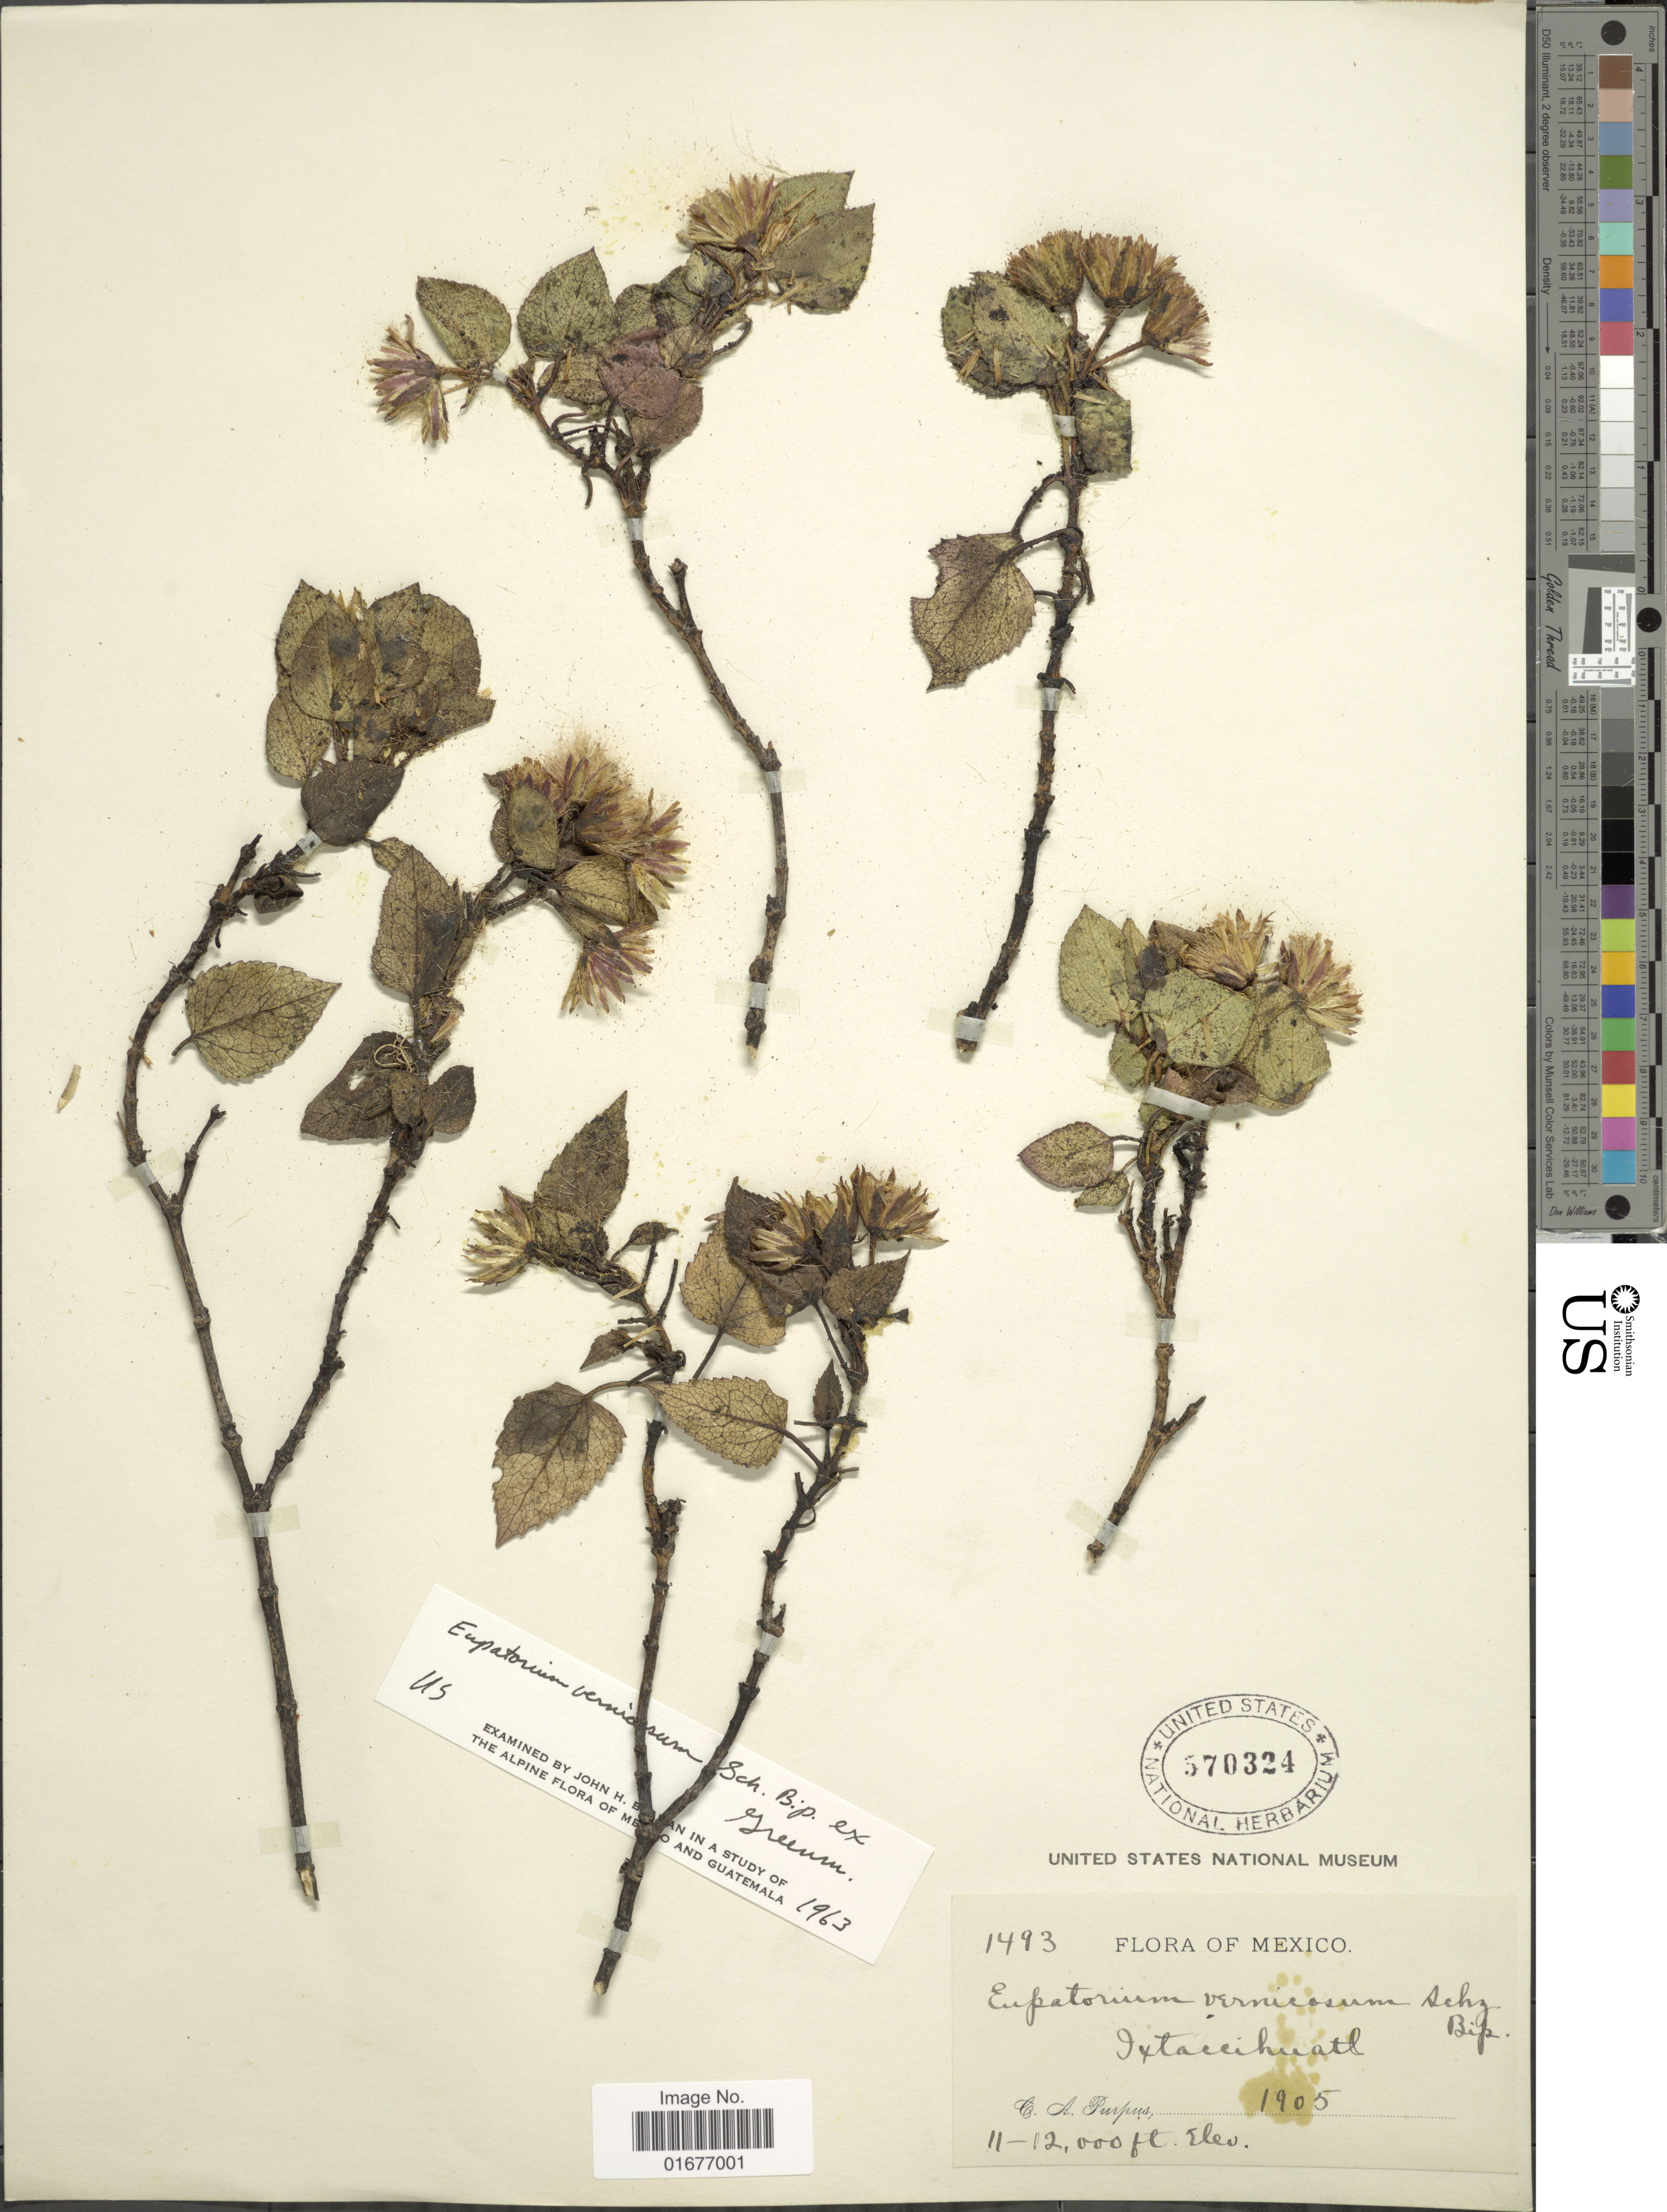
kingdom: Plantae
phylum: Tracheophyta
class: Magnoliopsida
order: Asterales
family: Asteraceae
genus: Ageratina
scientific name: Ageratina vernicosa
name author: (Sch. Bip. ex Greenm.) R.M. King & H. Rob.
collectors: C. A. Purpus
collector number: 1493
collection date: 1905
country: Mexico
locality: Iztaccihuatl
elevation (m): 3353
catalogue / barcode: US 570324